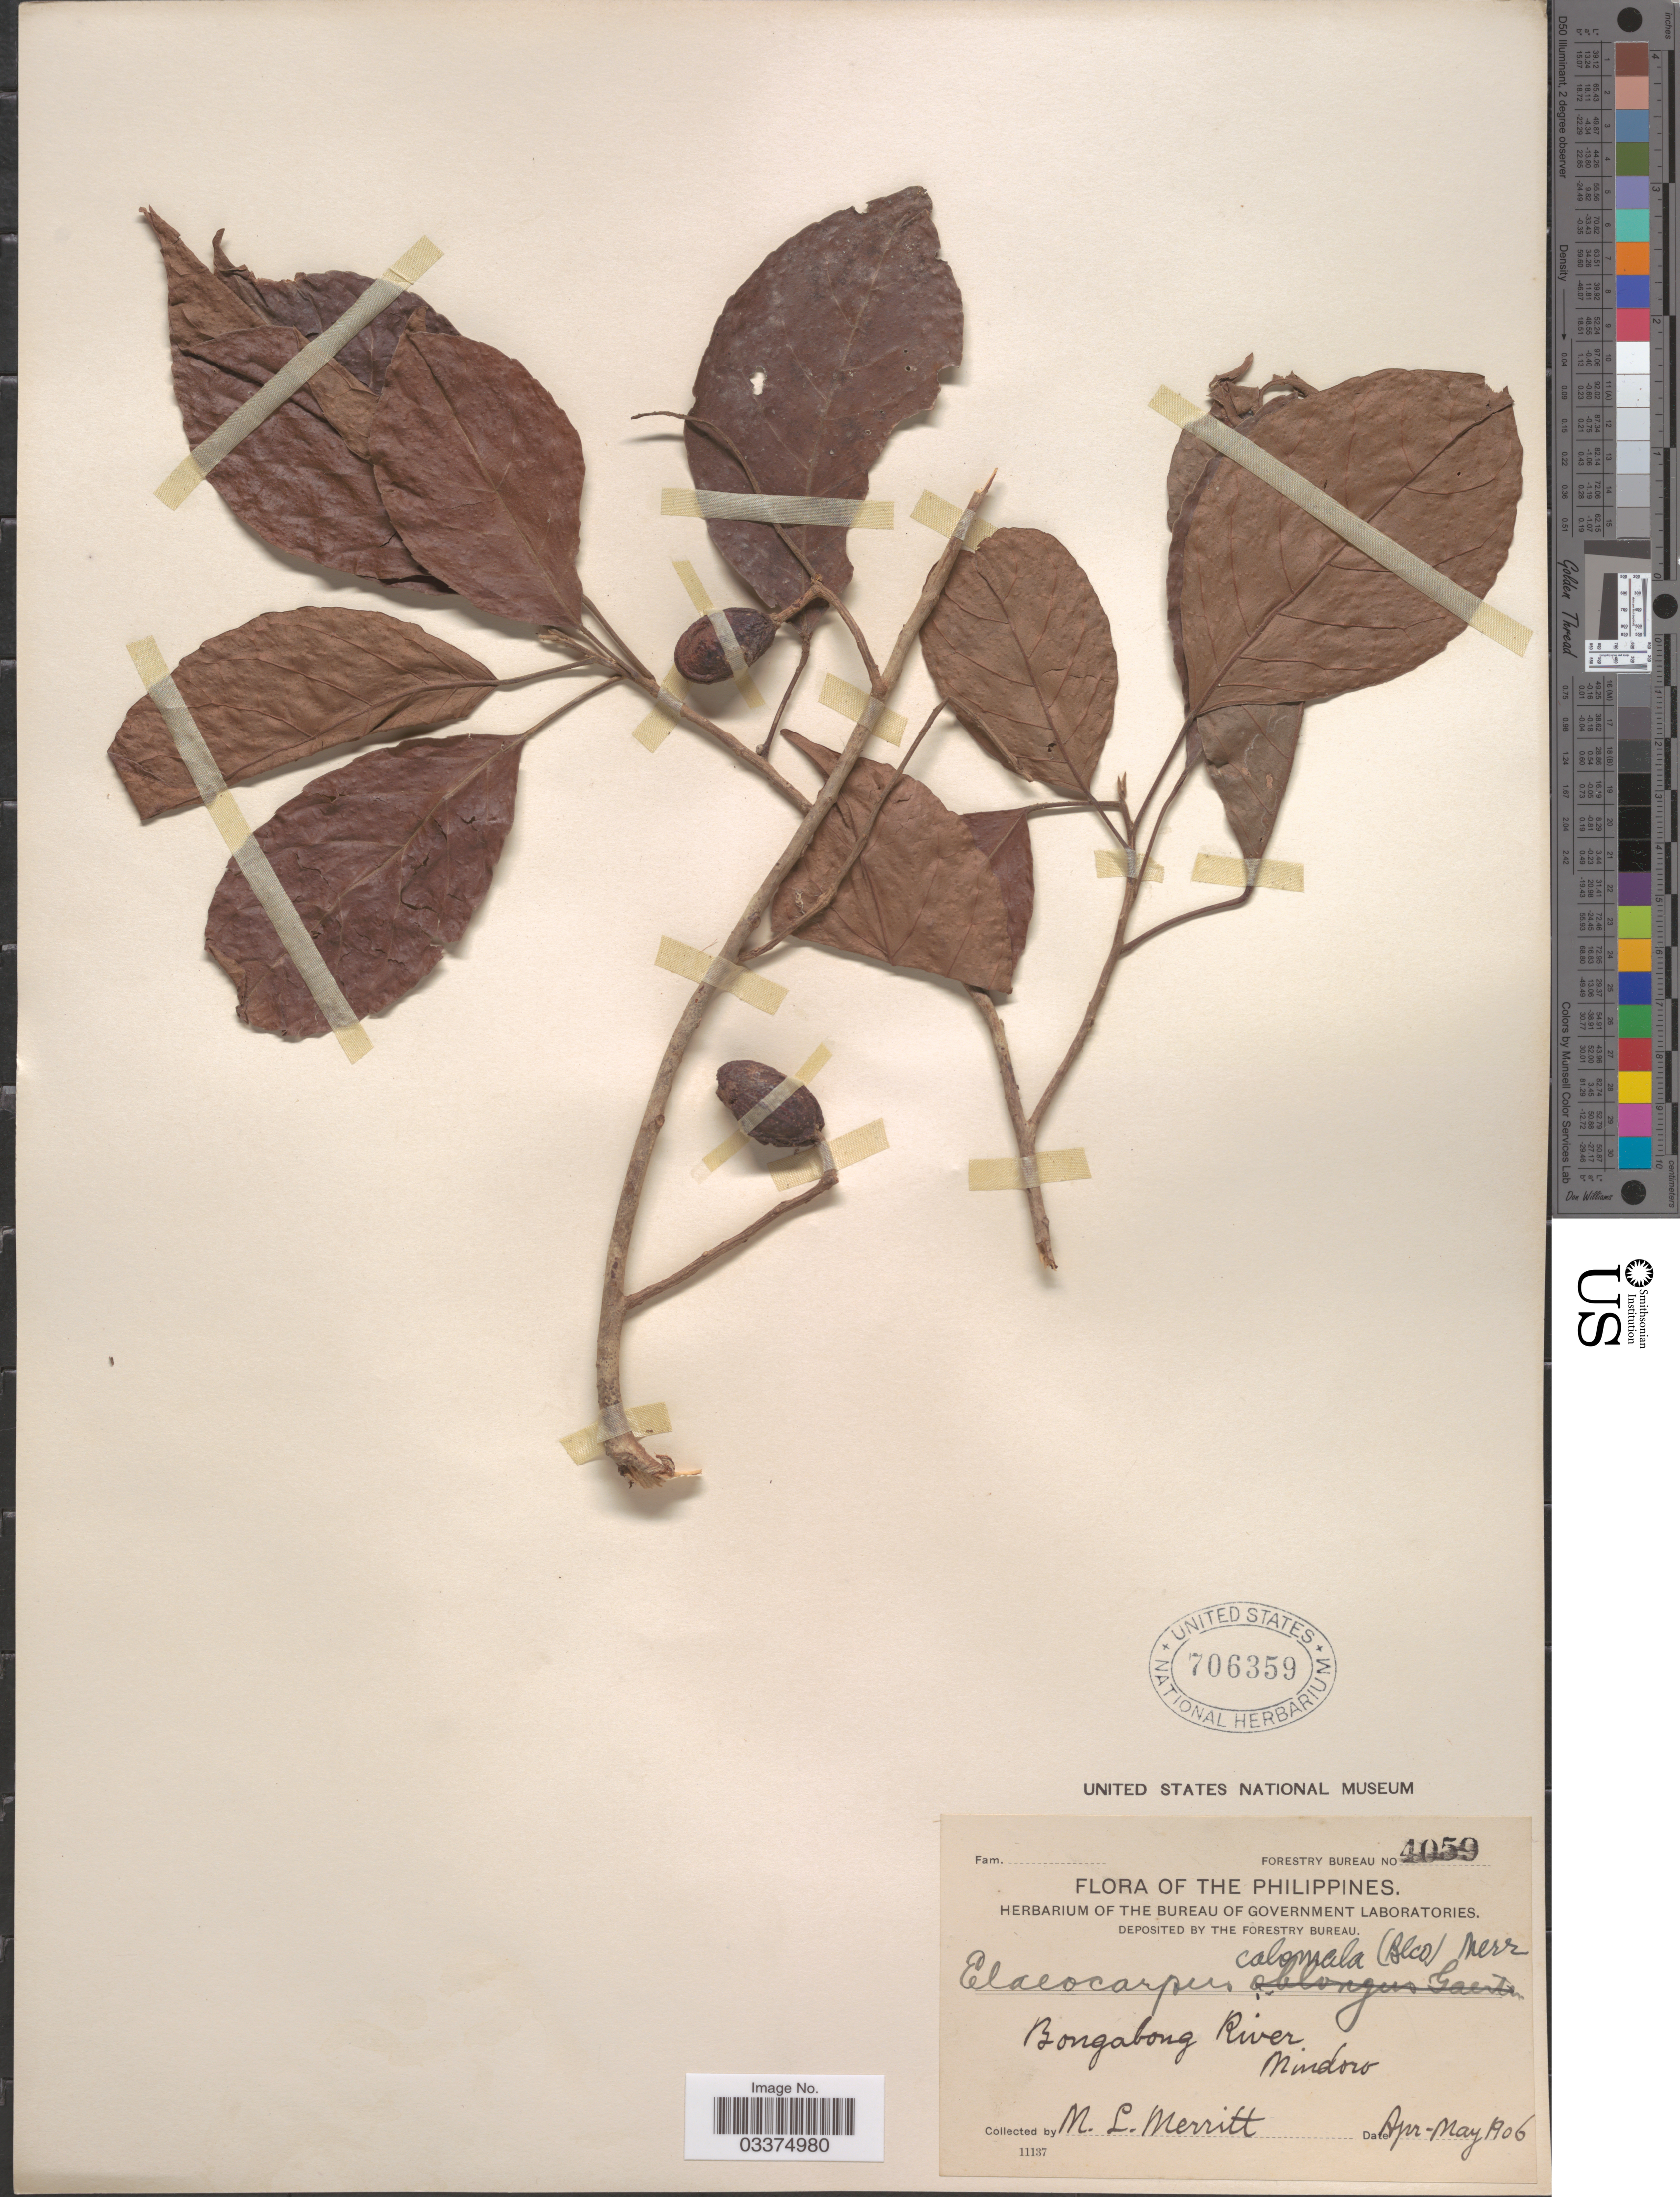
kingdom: Plantae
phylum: Tracheophyta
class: Magnoliopsida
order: Oxalidales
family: Elaeocarpaceae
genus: Elaeocarpus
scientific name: Elaeocarpus calomala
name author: (Blanco) Merr.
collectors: M. L. Merritt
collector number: Forestry Bureau 4059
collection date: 1906-04/1906-05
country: Philippines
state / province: Mimaropa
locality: Bongabong River, Mindoro.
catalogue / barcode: US 706359